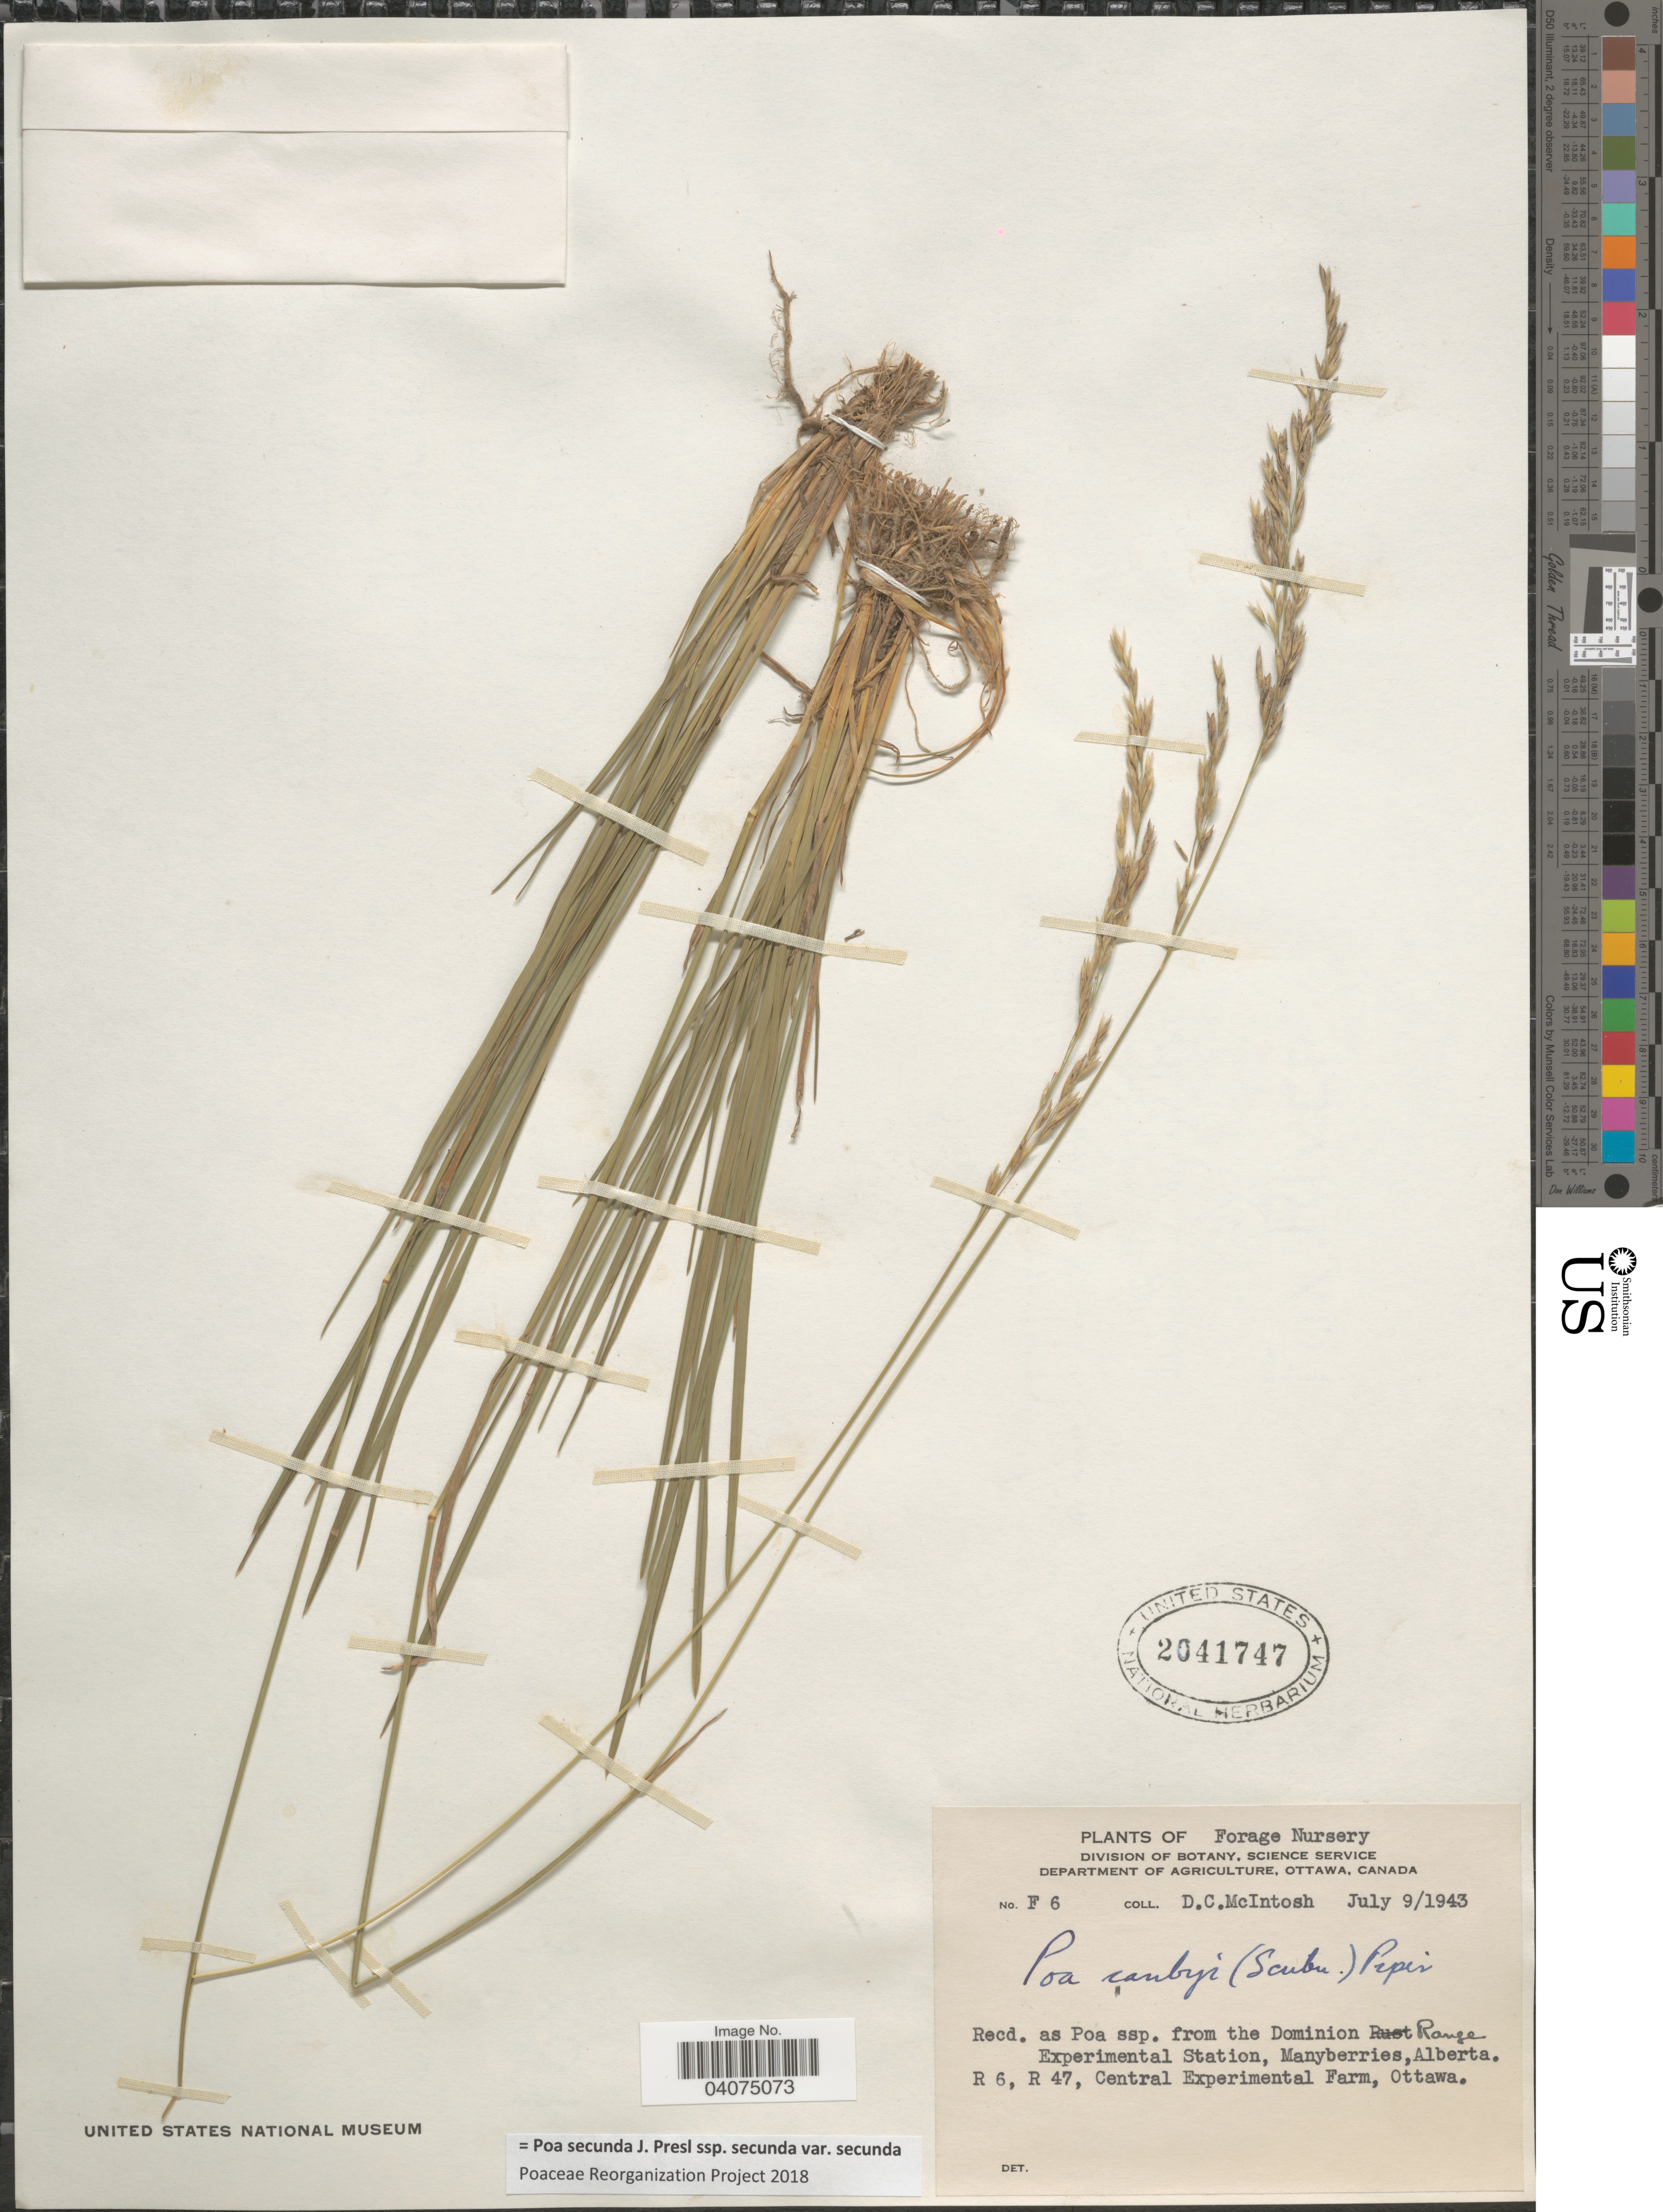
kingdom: Plantae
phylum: Tracheophyta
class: Liliopsida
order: Poales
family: Poaceae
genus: Poa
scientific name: Poa secunda subsp. secunda var. secunda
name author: J. Presl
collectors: D. McIntosh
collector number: F6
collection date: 1943-07-09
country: Canada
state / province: Ontario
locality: Forage Nursery. R 6, R 47, Central Experimental Farm, Ottawa.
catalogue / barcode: US 2041747